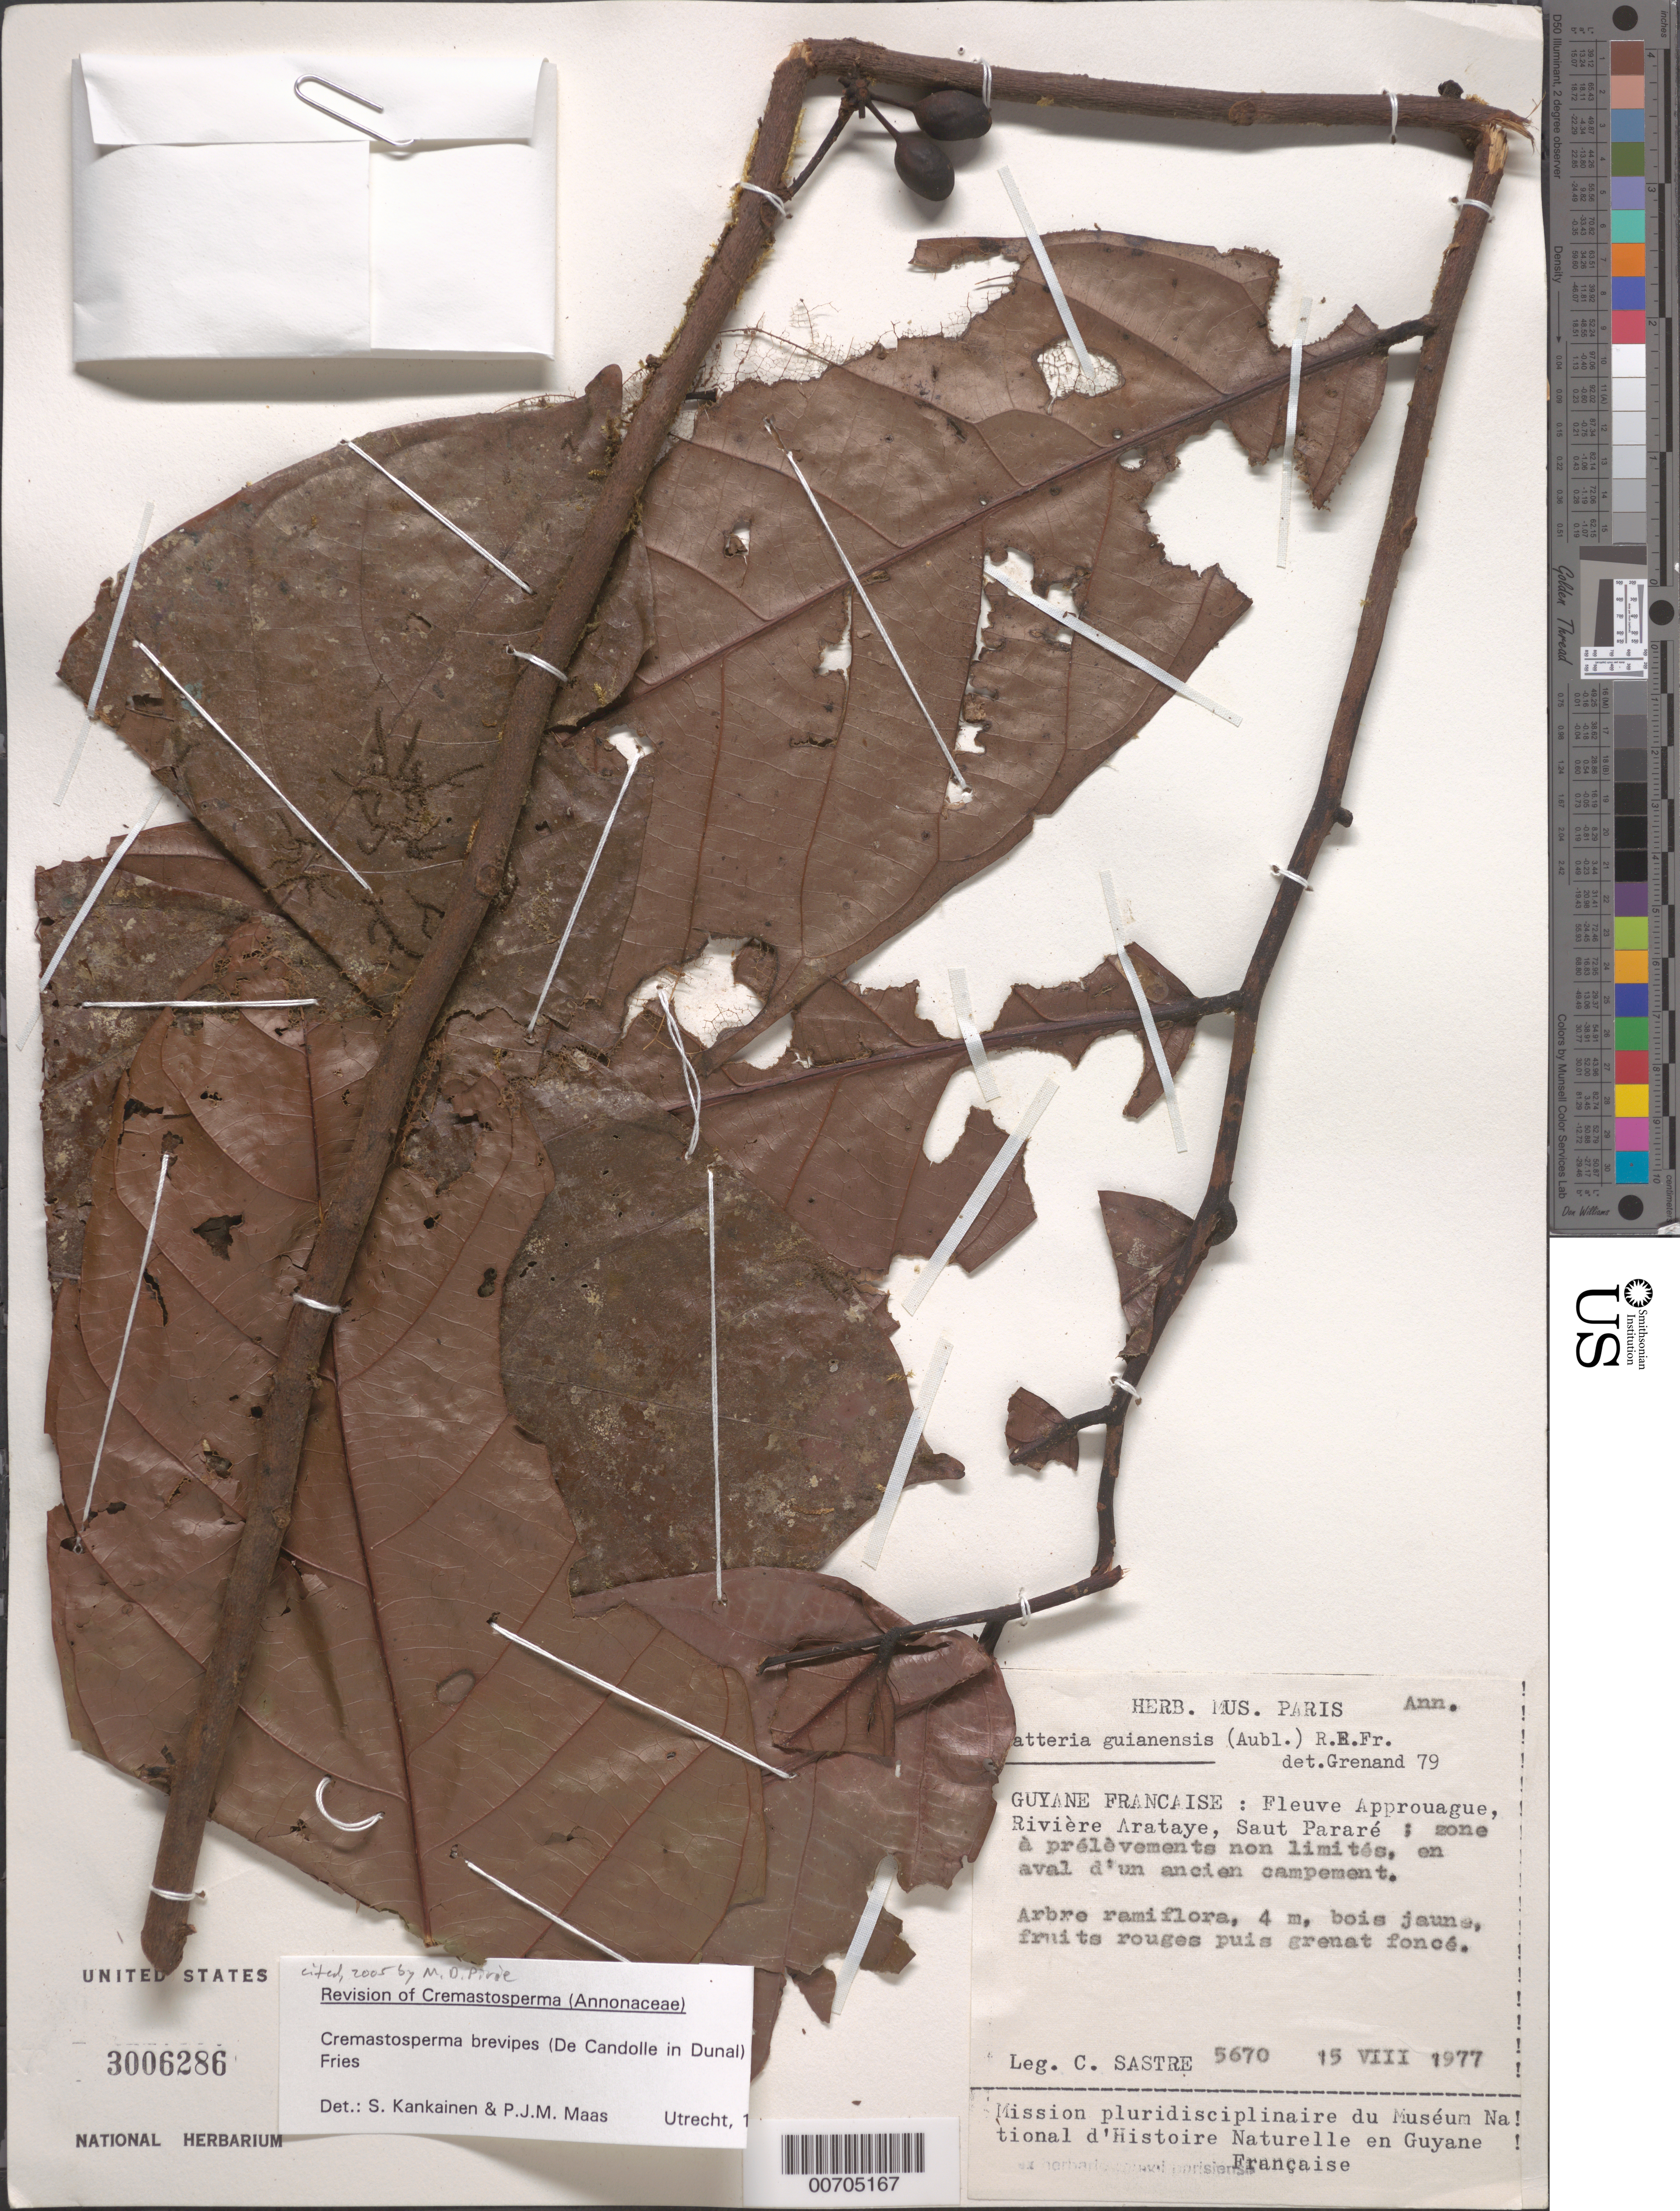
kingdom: Plantae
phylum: Tracheophyta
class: Magnoliopsida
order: Magnoliales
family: Annonaceae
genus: Cremastosperma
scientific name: Cremastosperma brevipes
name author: (DC. ex Dunal) R.E. Fr.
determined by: Kankainen, S.; Maas, P. J.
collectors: C. H. L. Sastre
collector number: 5670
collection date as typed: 15-Aug-77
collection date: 1977-08-15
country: French Guiana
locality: Saut Pararé, Rivière Arataye, Fleuve Approuague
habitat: Zone à prélèvemente non limités, en aval d'un ancien campement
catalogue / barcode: US 3006286